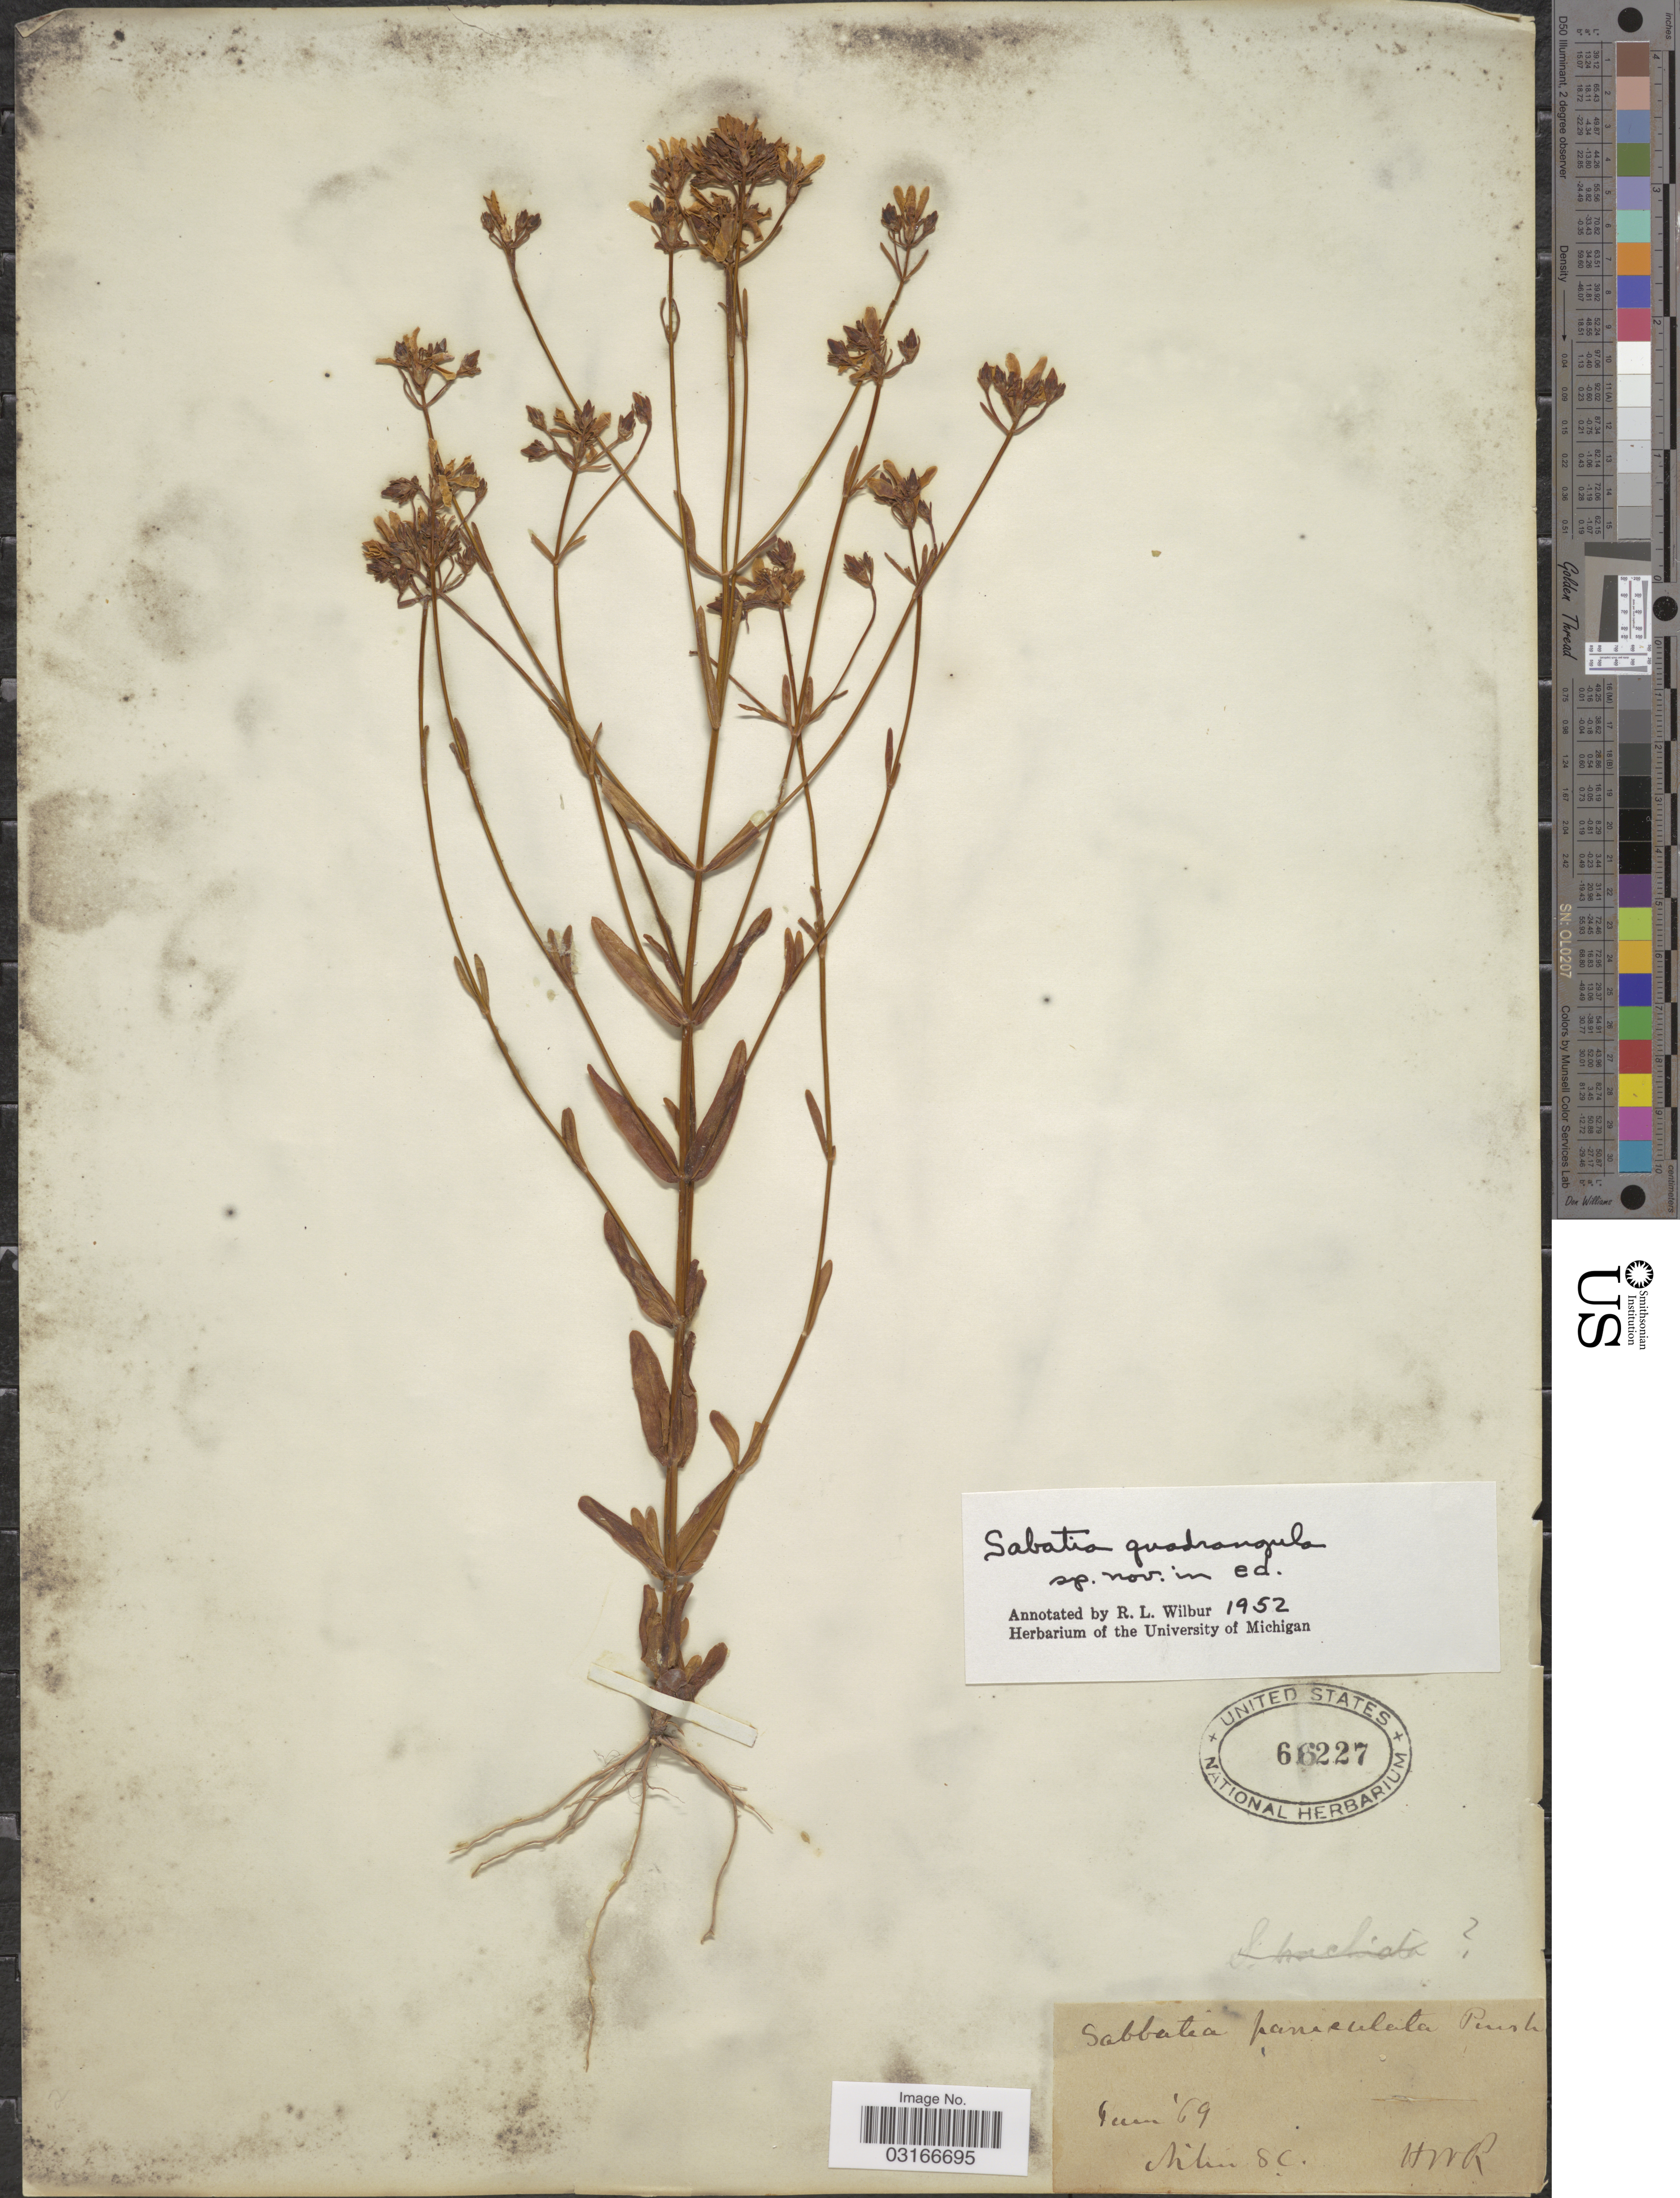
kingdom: Plantae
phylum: Tracheophyta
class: Magnoliopsida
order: Gentianales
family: Gentianaceae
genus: Sabatia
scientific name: Sabatia quadrangula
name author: Wilbur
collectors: H. W. R.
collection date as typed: Transcribed d/m/y: /6/69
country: United States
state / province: South Carolina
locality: Aiken.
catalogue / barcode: US 66227